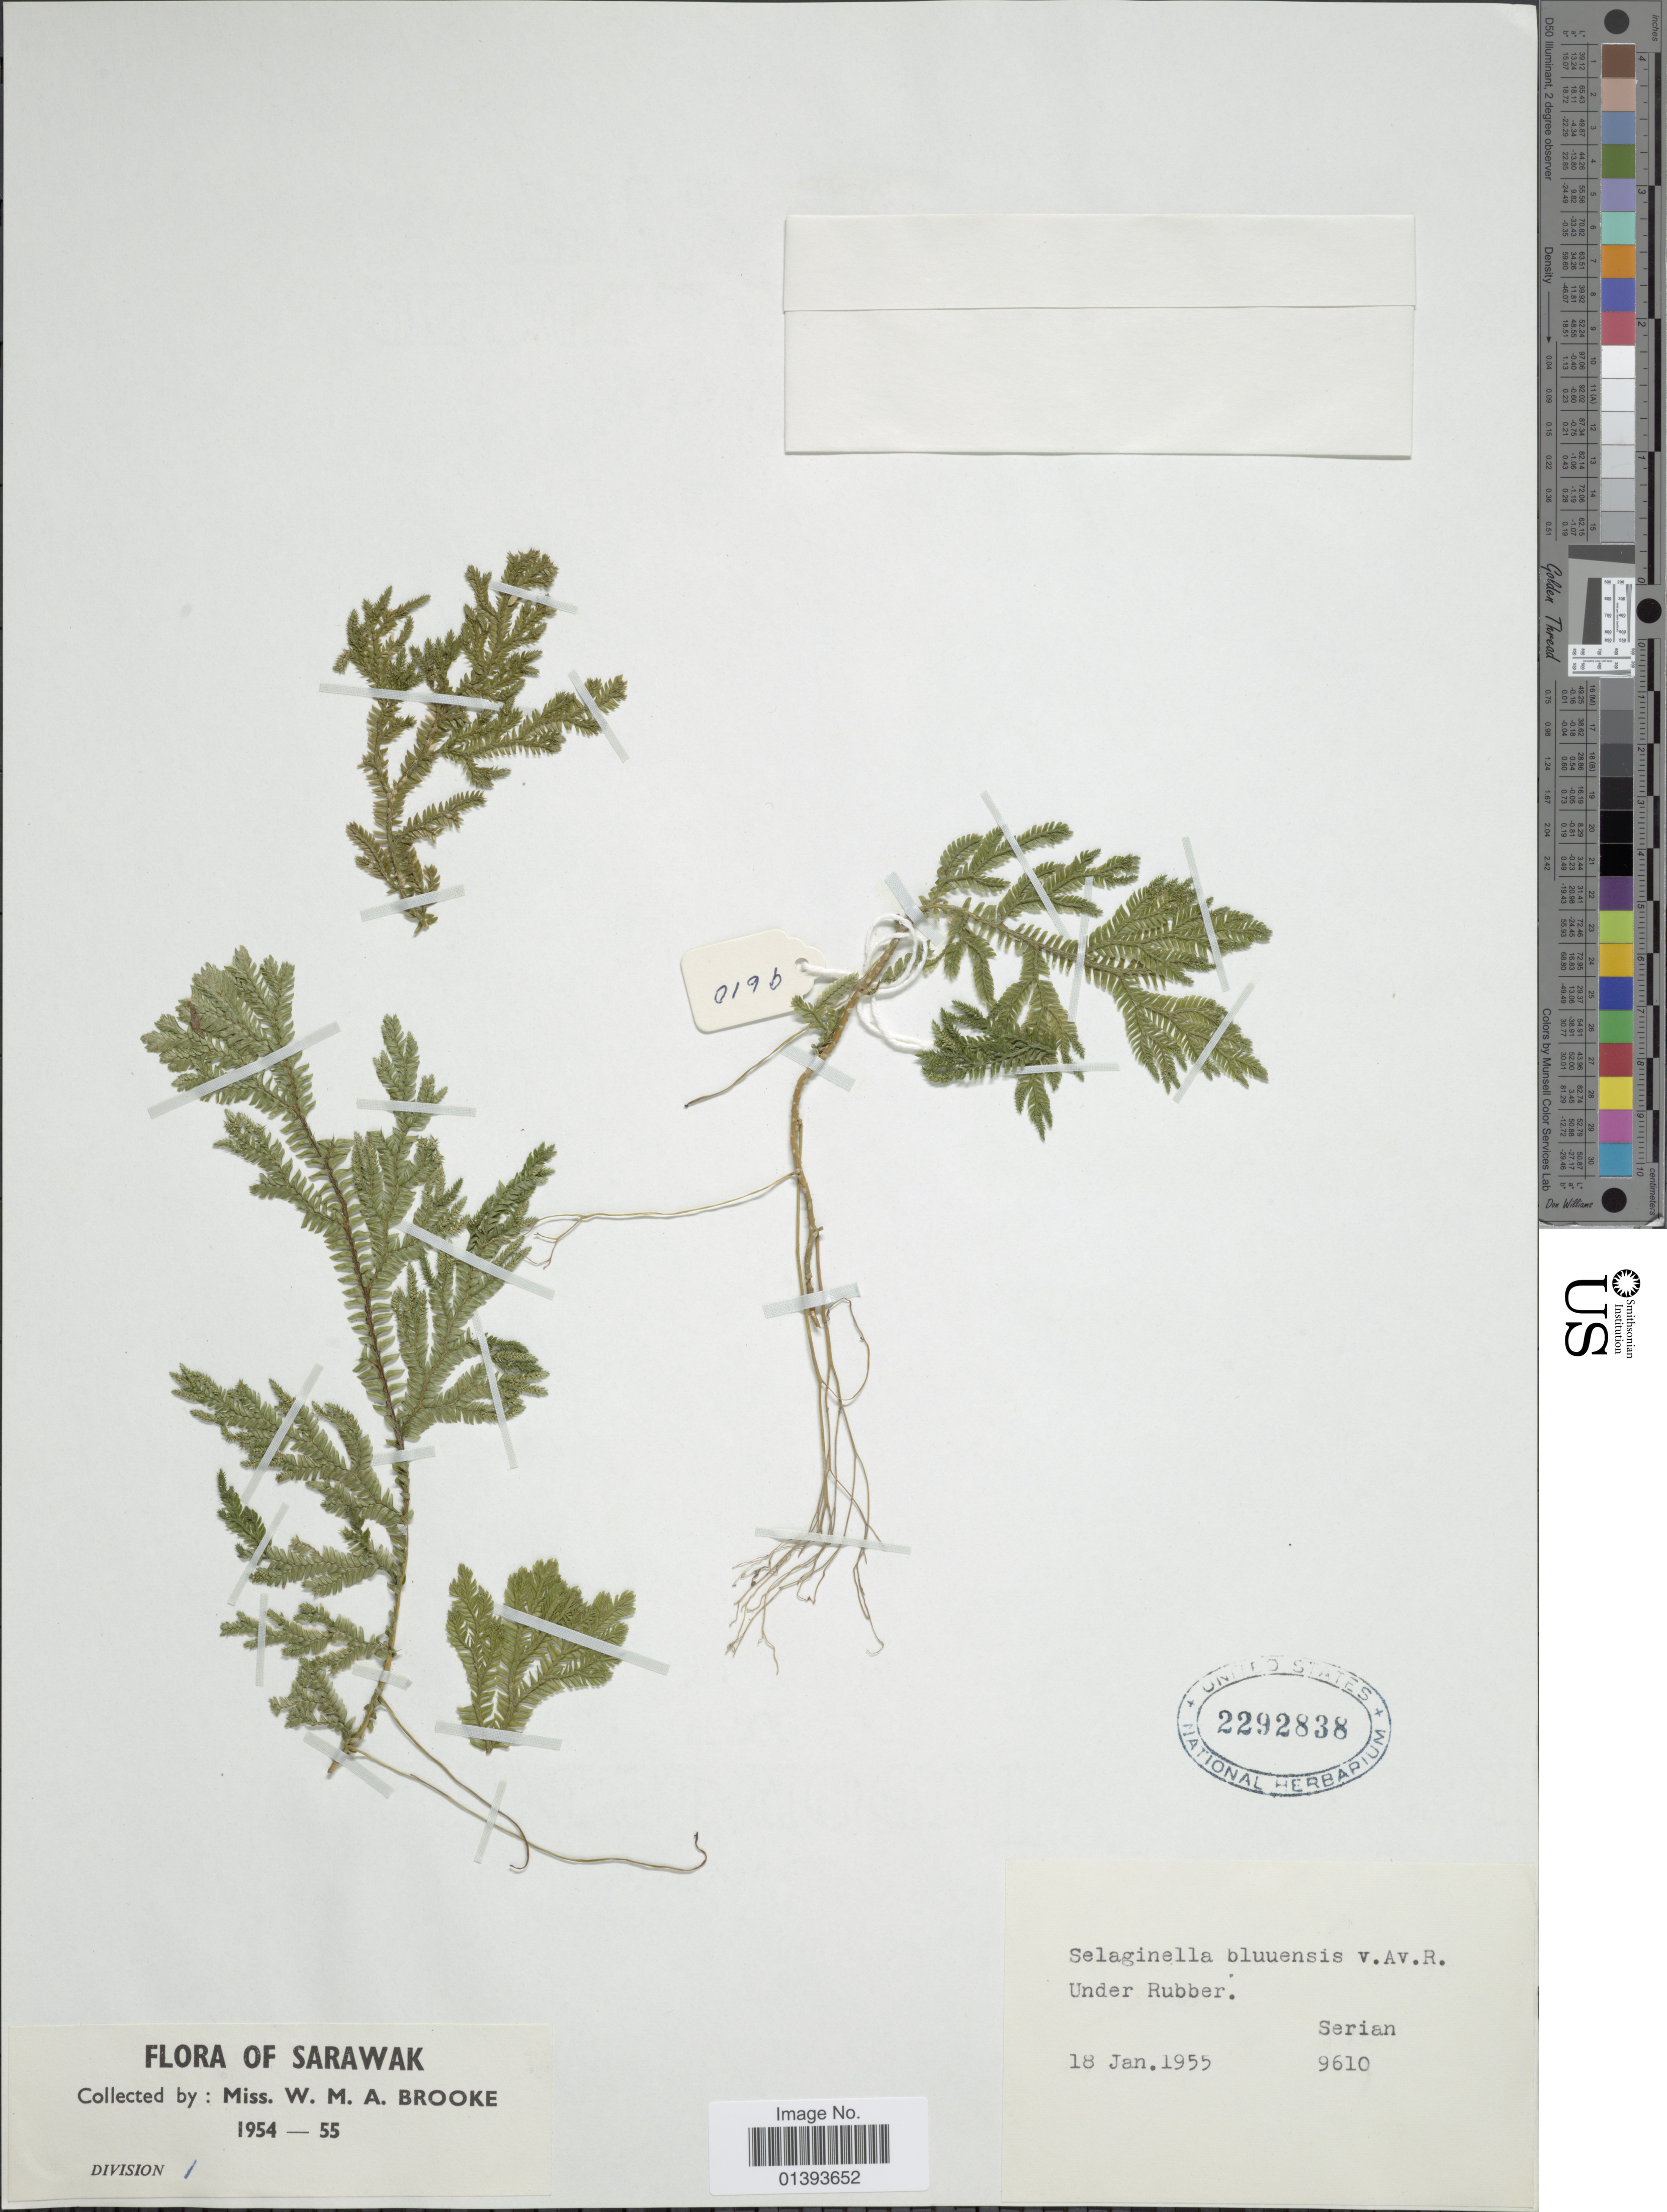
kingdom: Plantae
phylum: Tracheophyta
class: Lycopodiopsida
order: Selaginellales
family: Selaginellaceae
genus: Selaginella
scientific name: Selaginella bluuensis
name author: Alderw.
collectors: W. Brooke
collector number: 9610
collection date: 1955-01-18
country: Malaysia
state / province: Sarawak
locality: Under Rubber, Serian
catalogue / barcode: US 2292838